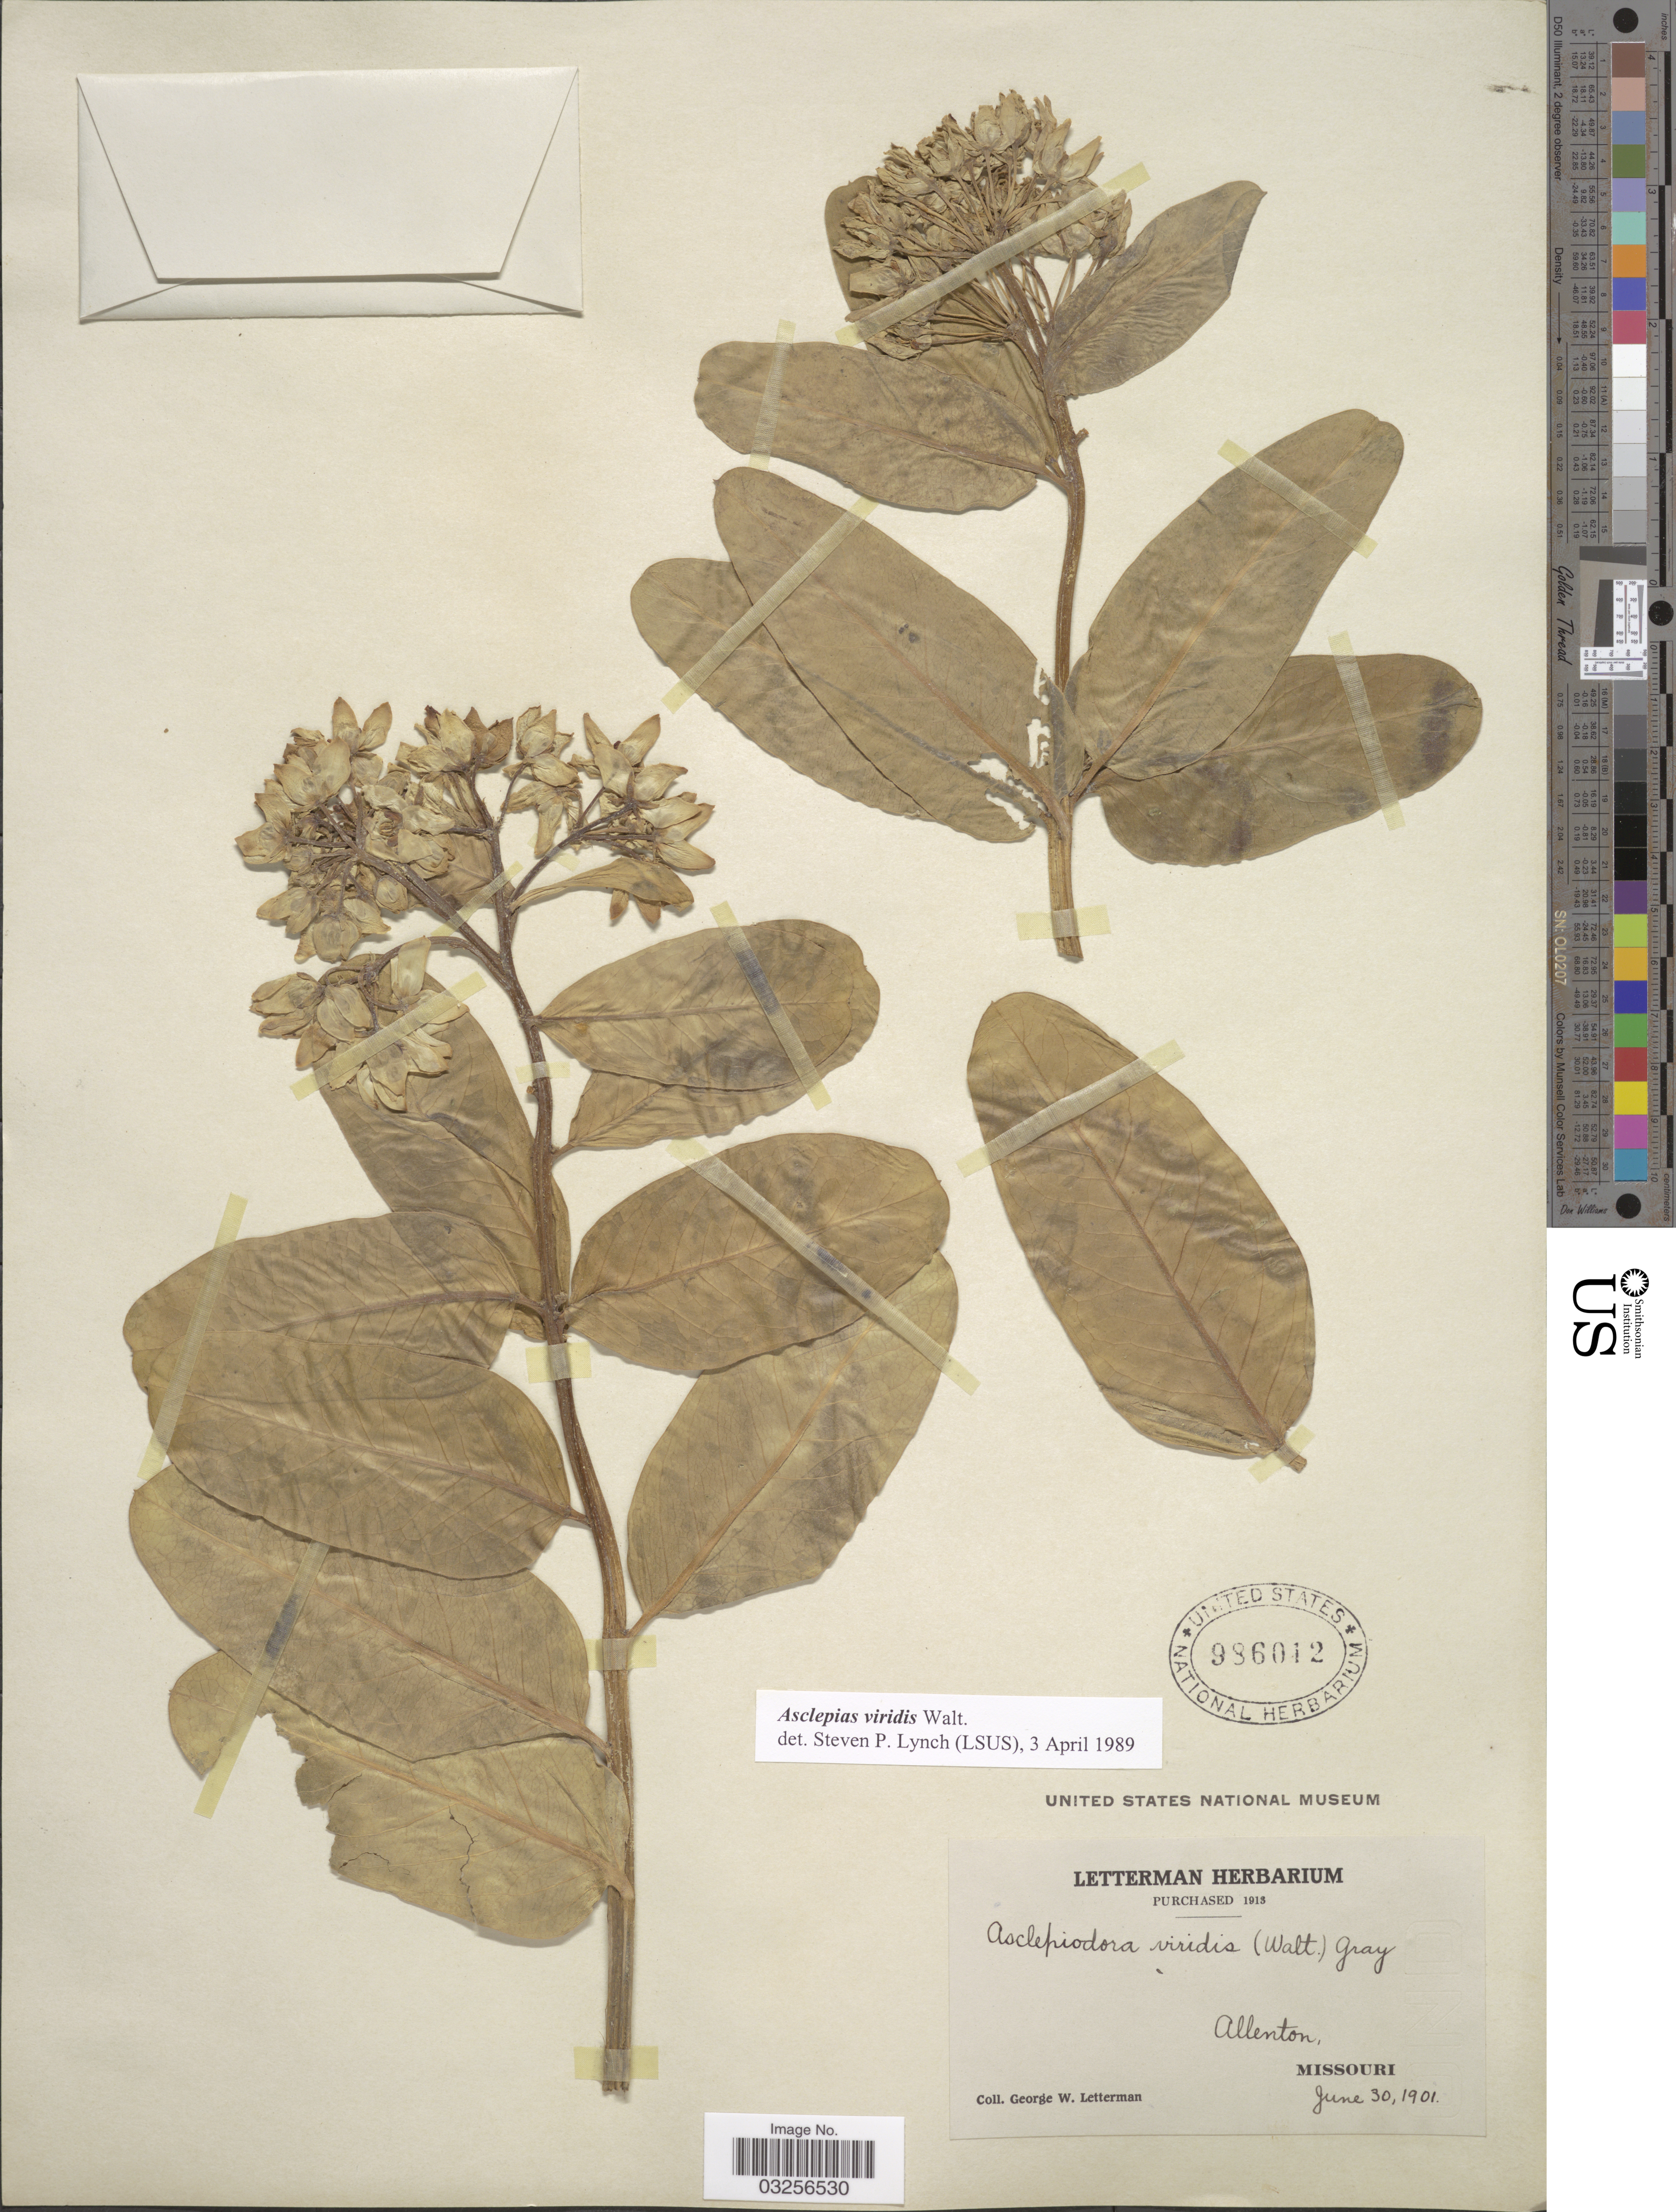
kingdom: Plantae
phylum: Tracheophyta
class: Magnoliopsida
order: Gentianales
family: Apocynaceae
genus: Asclepias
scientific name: Asclepias viridis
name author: Walter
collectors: G. W. Letterman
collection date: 1901-06-30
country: United States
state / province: Missouri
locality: Allenton.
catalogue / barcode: US 986012